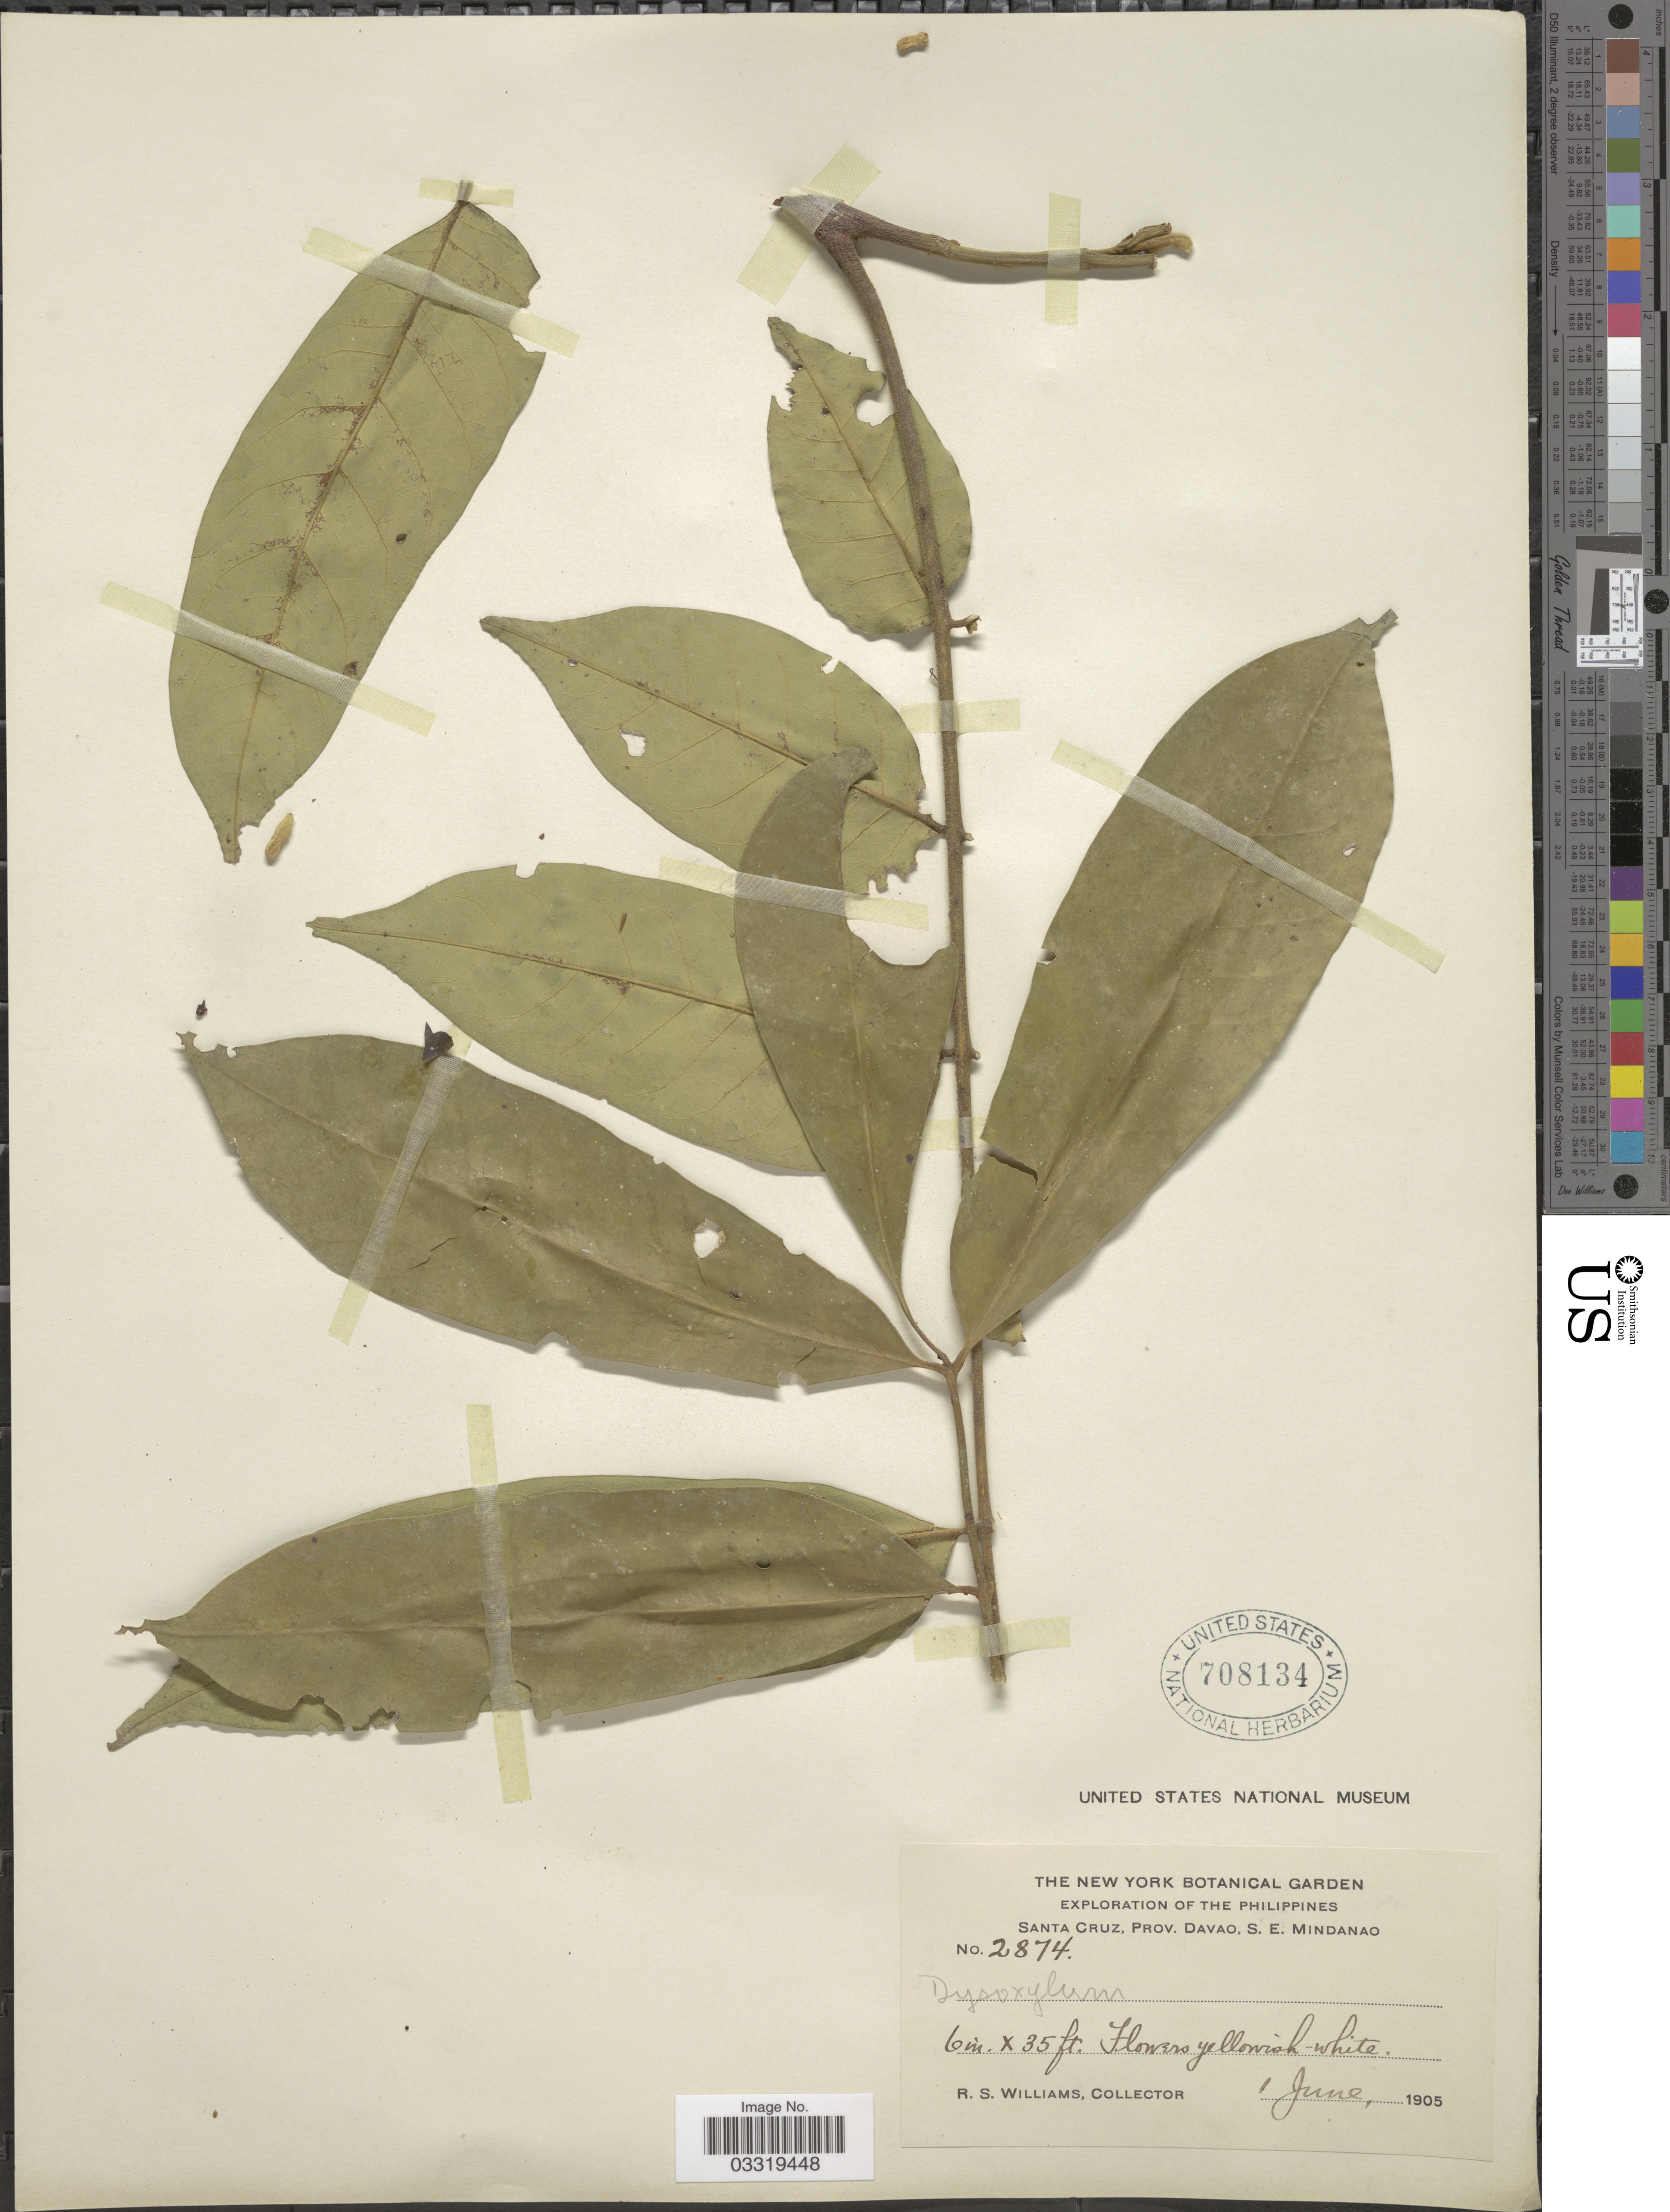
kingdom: Plantae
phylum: Tracheophyta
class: Magnoliopsida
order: Sapindales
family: Meliaceae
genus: Dysoxylum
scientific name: Dysoxylum sp.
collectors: R. S. Williams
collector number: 2874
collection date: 1905-06-01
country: Philippines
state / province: Davao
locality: Santa Cruz, Prov. Davao, S.E. Mindanao.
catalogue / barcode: US 708134